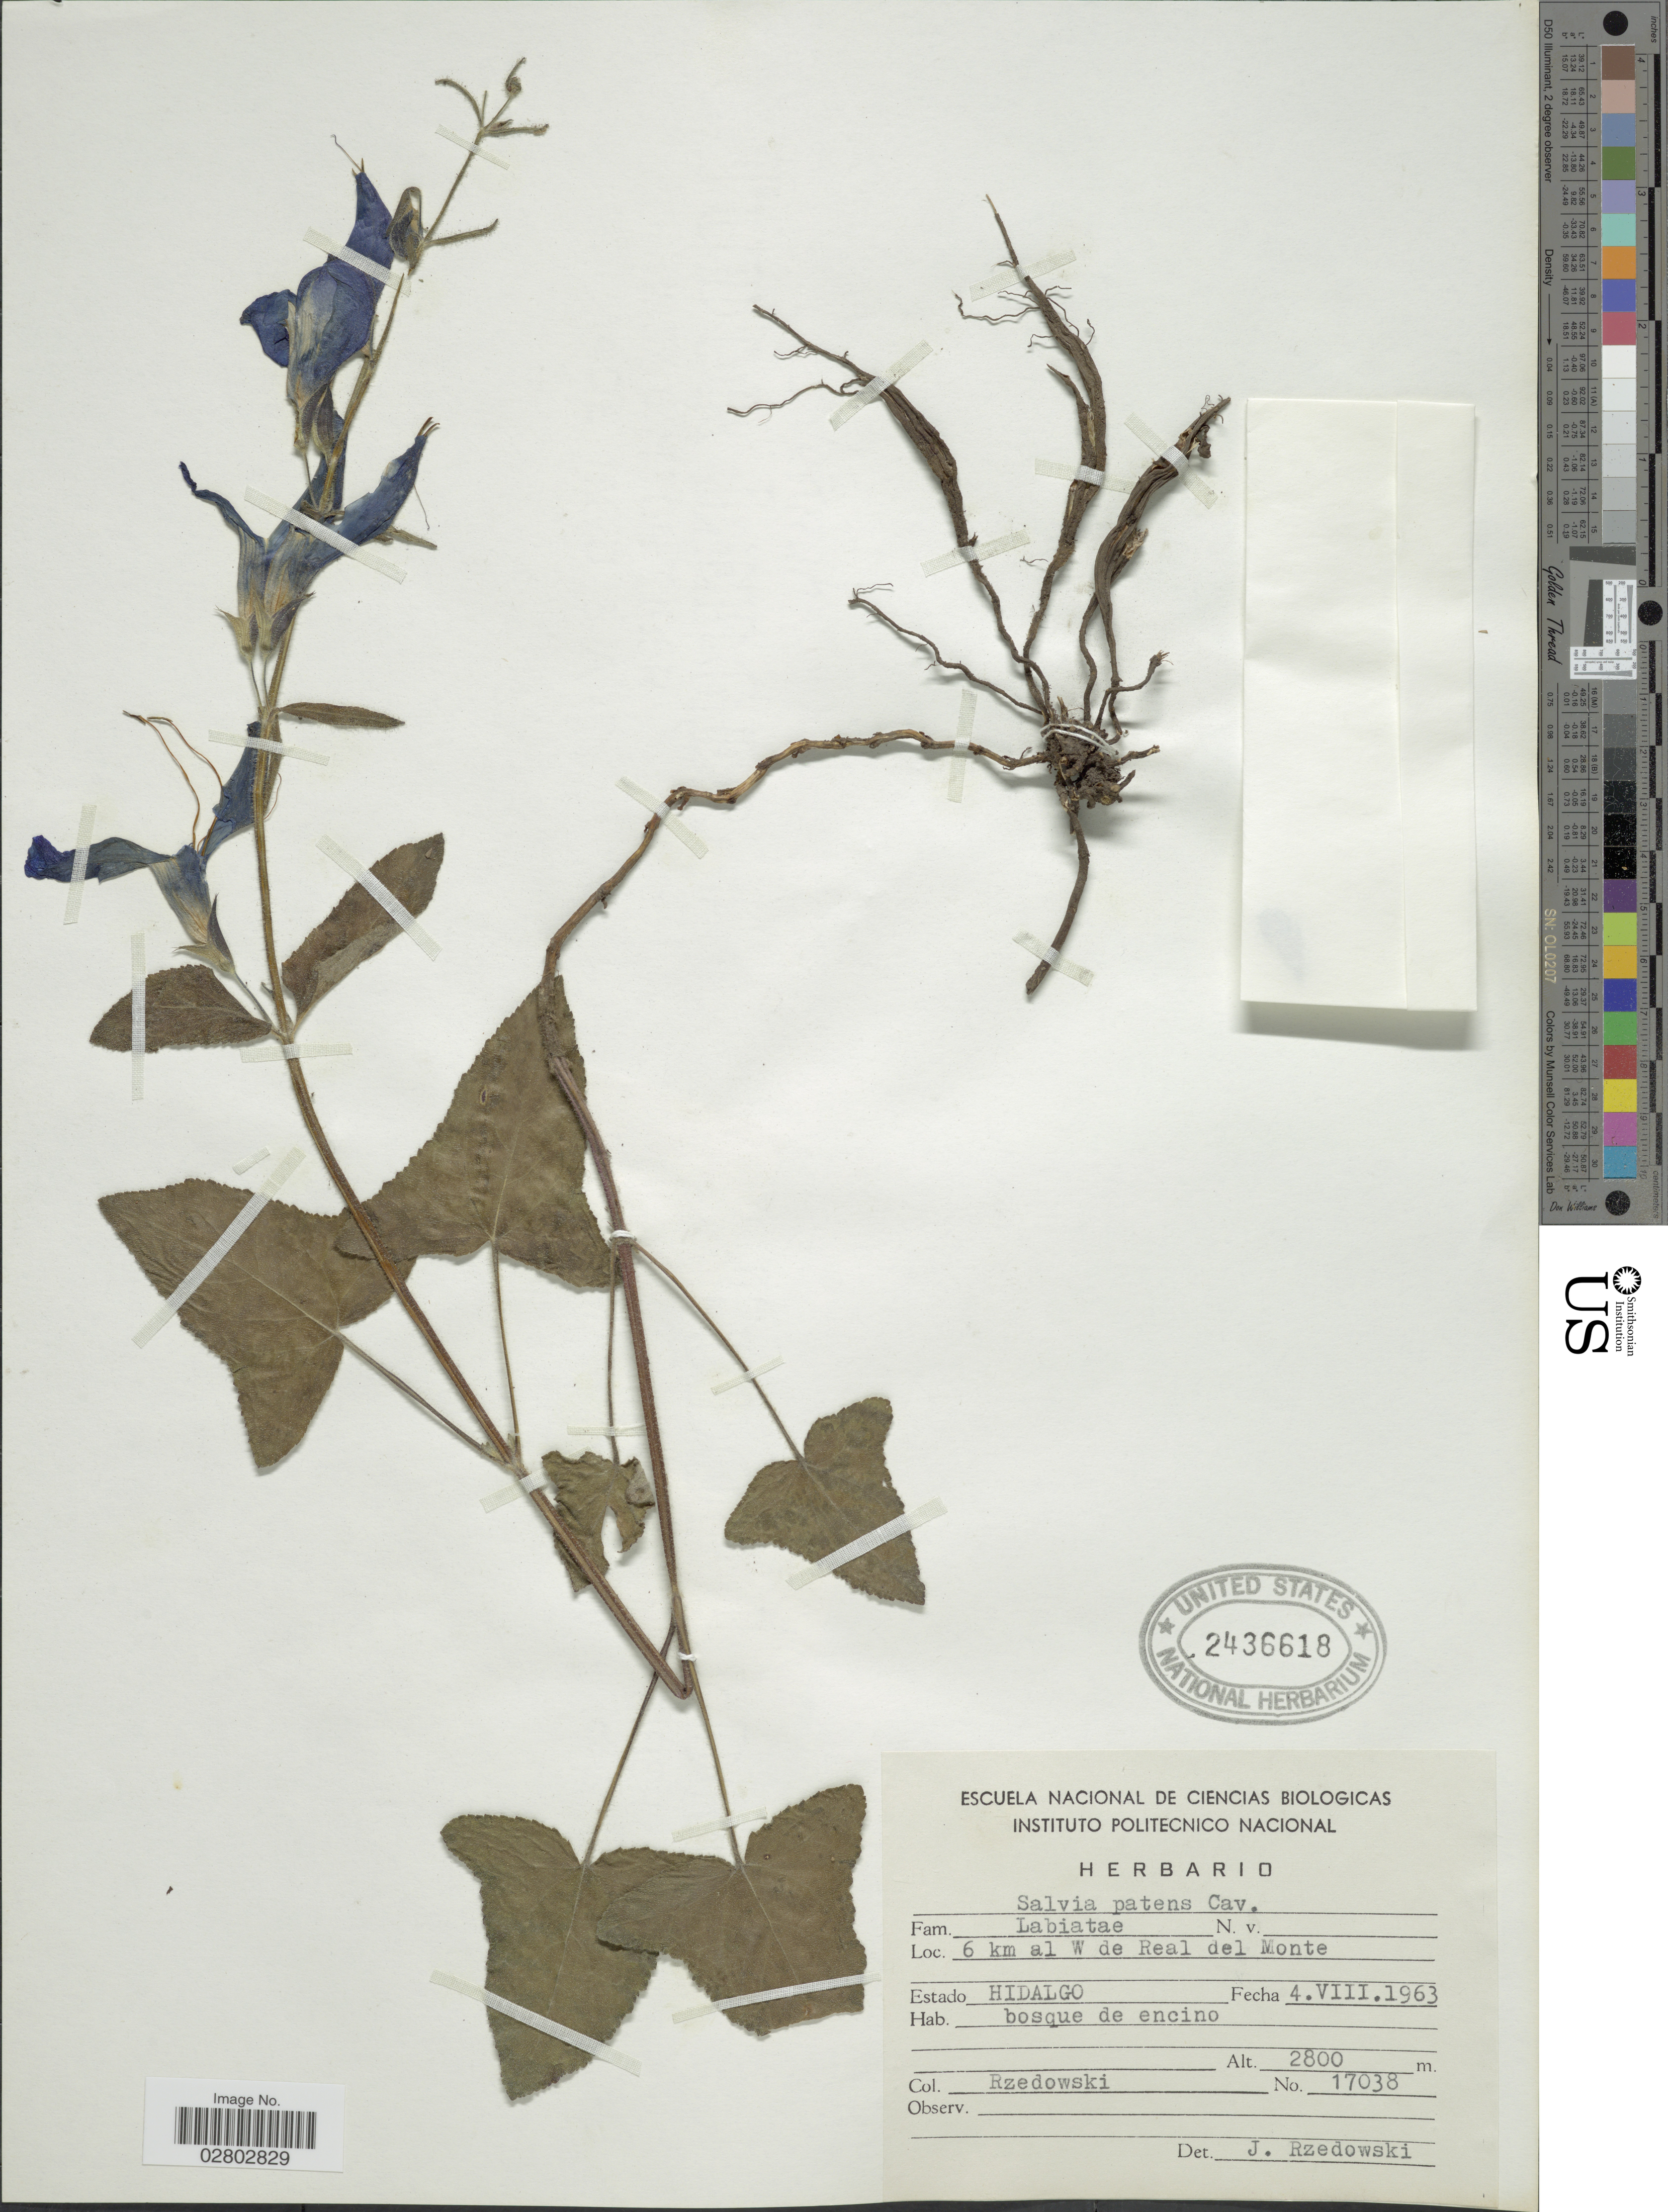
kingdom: Plantae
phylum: Tracheophyta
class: Magnoliopsida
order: Lamiales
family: Lamiaceae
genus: Salvia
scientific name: Salvia patens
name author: Cav.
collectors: Rzedowski, --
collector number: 17038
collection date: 1963-08-04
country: Mexico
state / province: Hidalgo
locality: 6 km al W de Real del Monte, Estado Hidalgo.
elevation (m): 2800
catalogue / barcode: US 2436618